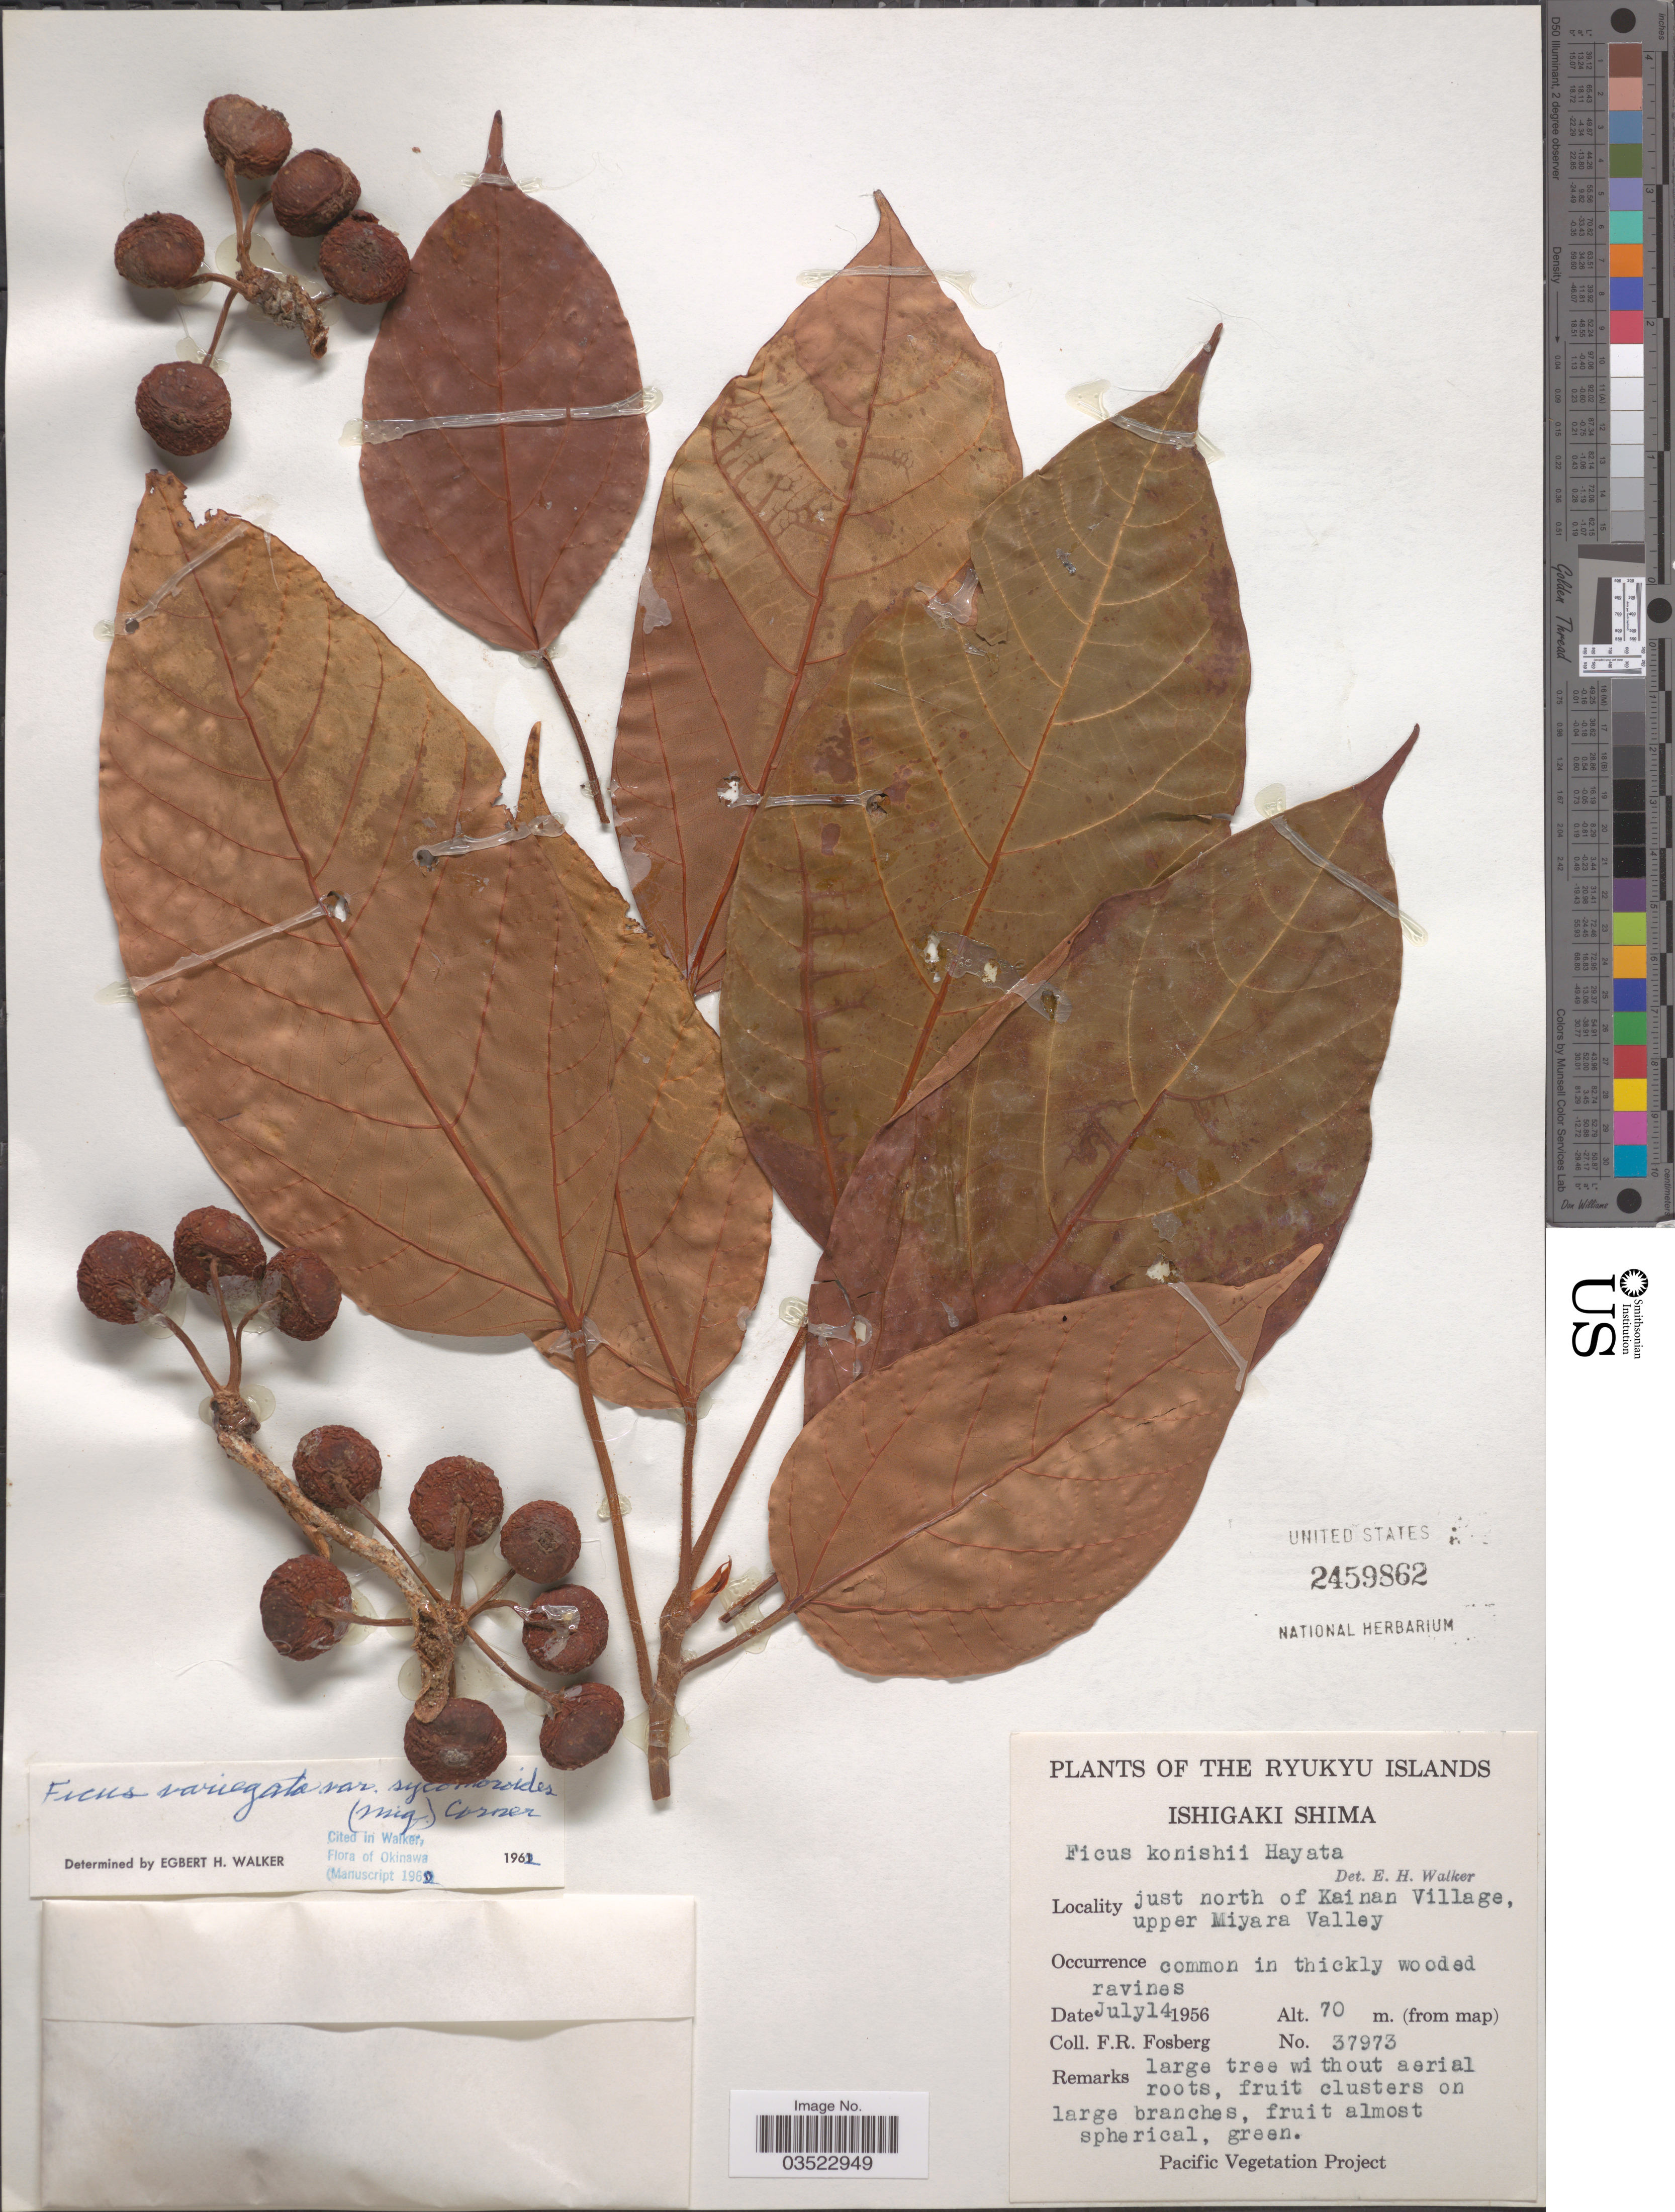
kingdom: Plantae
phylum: Tracheophyta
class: Magnoliopsida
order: Rosales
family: Moraceae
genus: Ficus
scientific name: Ficus variegata var. sycomoroides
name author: (Miq.) Corner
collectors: F. R. Fosberg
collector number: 37973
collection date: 1956-07-14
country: Japan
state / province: Okinawa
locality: The Ryukyu Islands. Ishigaki Shima. Just north of Kainan Village, upper Miyara Valley.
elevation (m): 70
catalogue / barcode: US 2459862